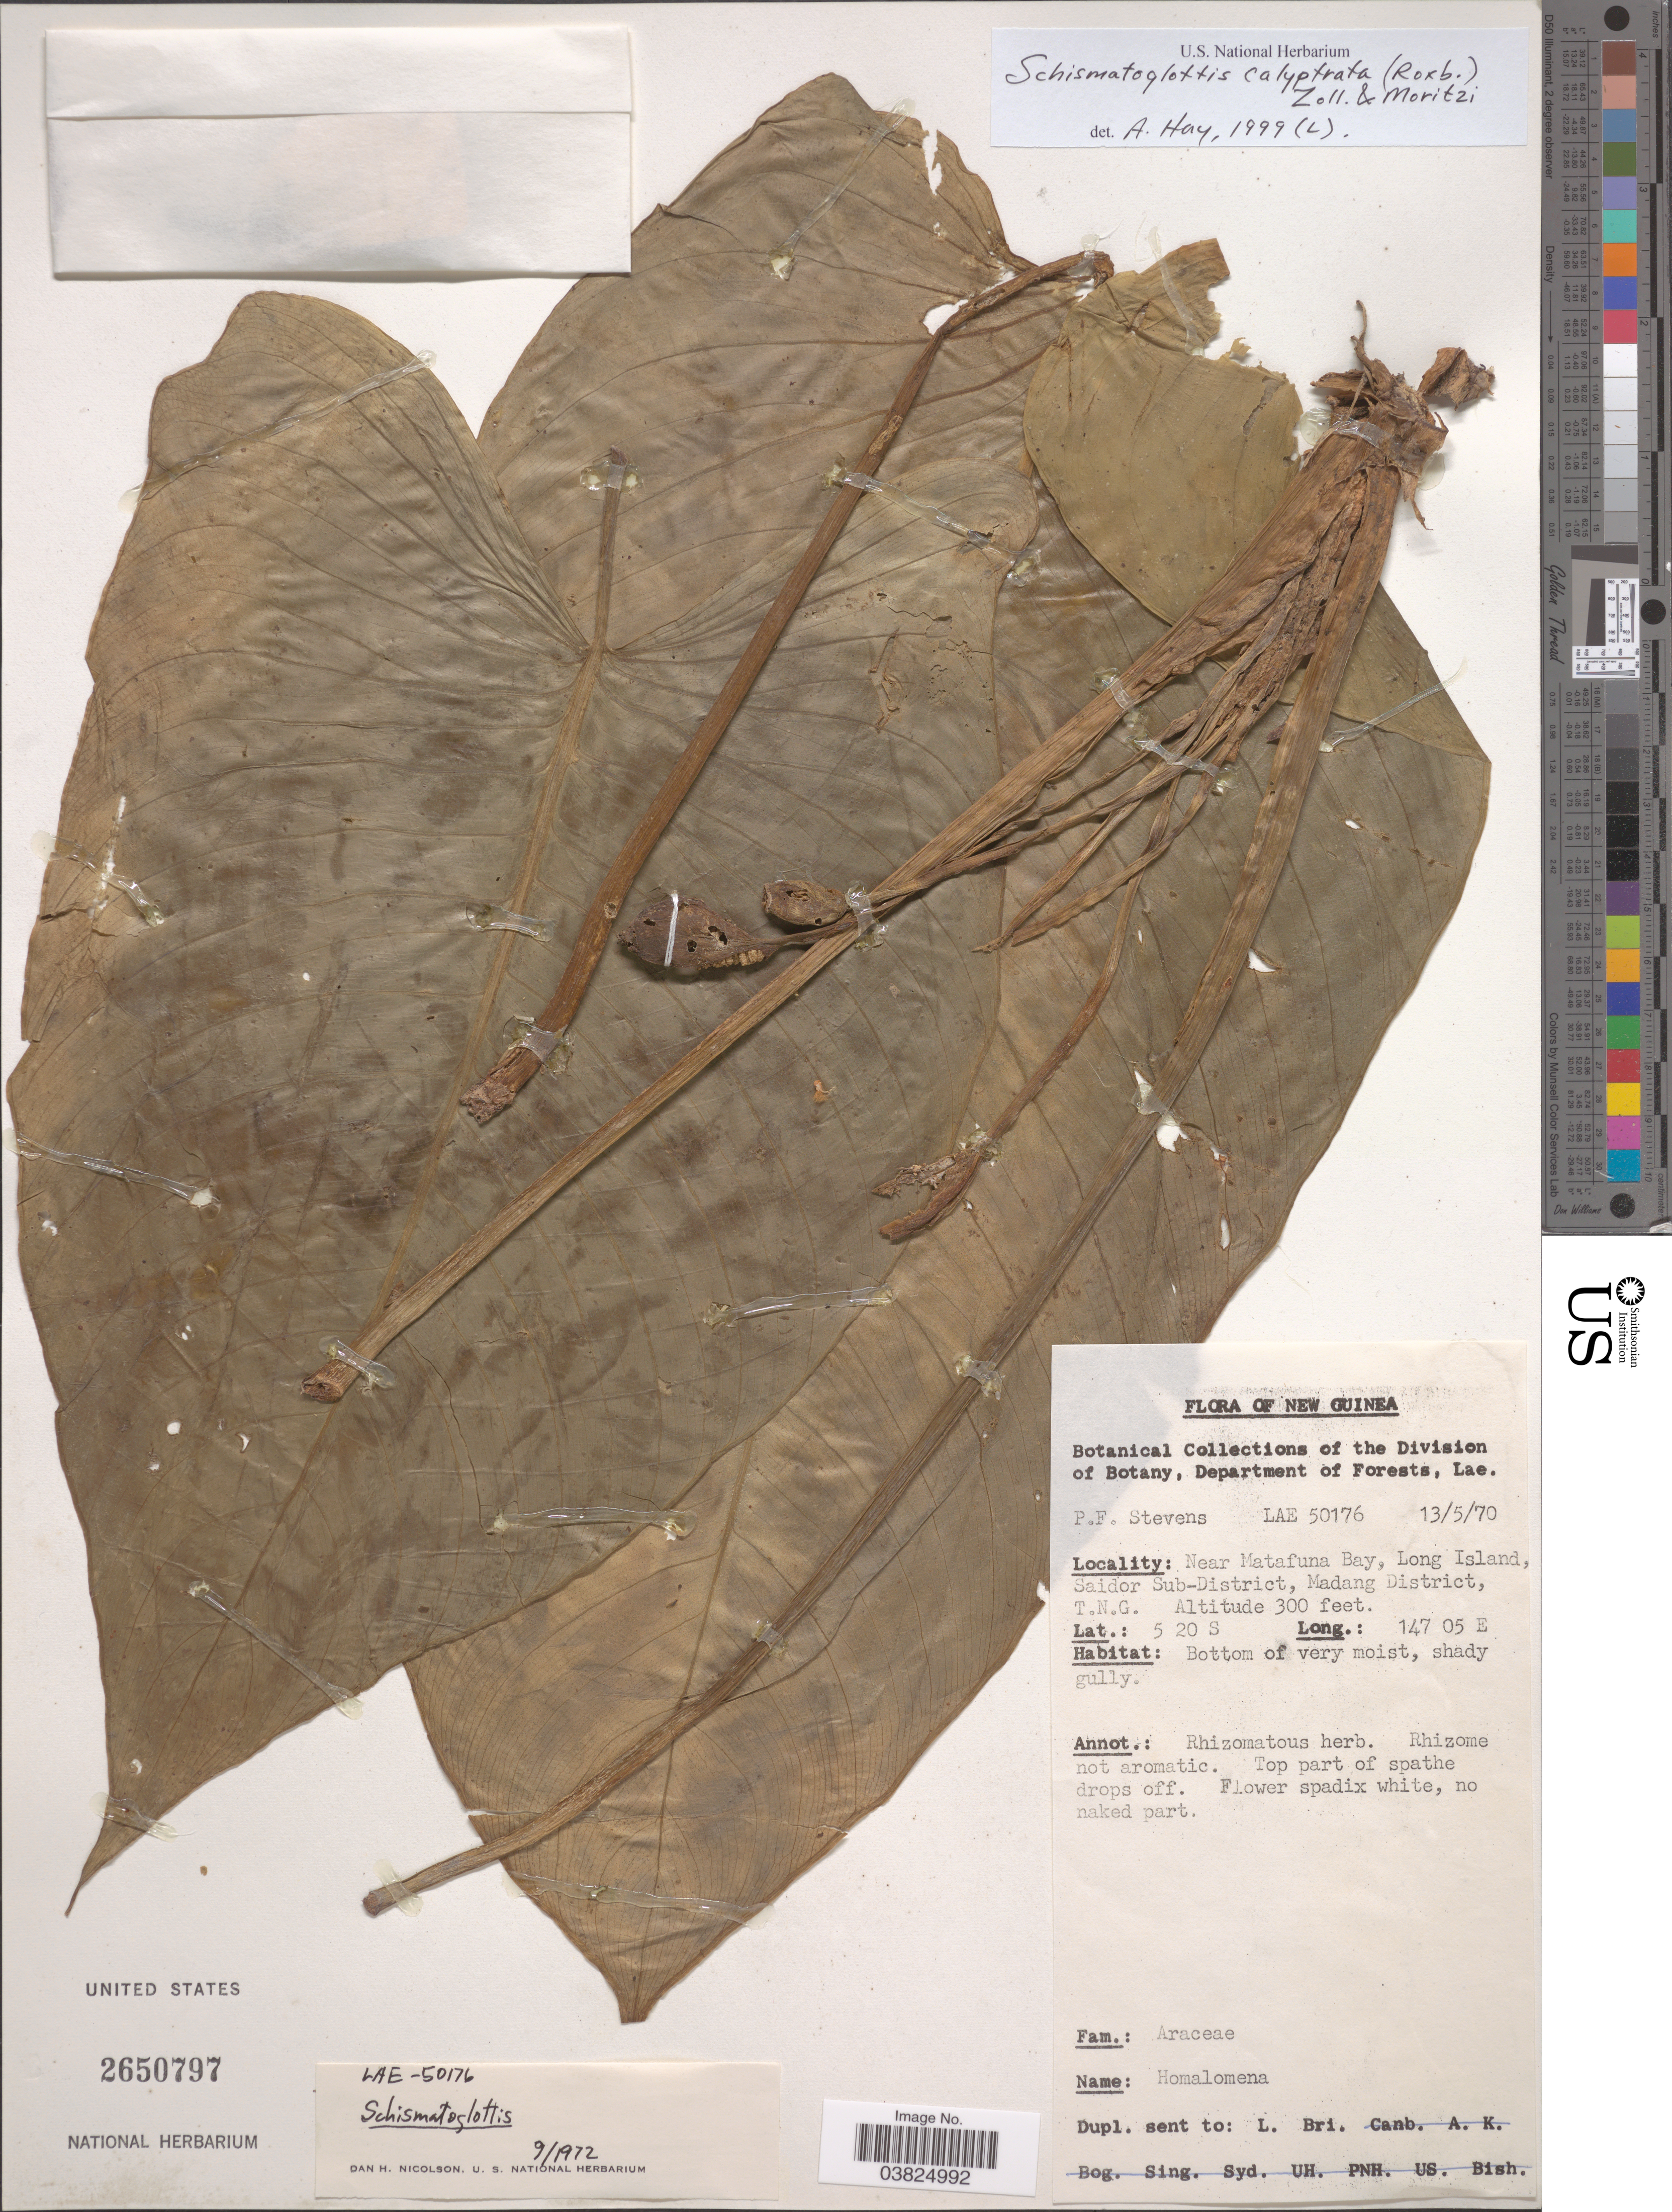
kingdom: Plantae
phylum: Tracheophyta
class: Liliopsida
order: Alismatales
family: Araceae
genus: Schismatoglottis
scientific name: Schismatoglottis calyptrata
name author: Zoll. & Moritzi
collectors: P. F. Stevens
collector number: LAE 50176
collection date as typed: Transcribed d/m/y: 13/5/70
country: Papua New Guinea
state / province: Madang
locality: New Guinea. Near Matafuna Bay, Long Island, Saidor Sub-District, Madang District, T. N. G.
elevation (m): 91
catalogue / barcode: US 2650797